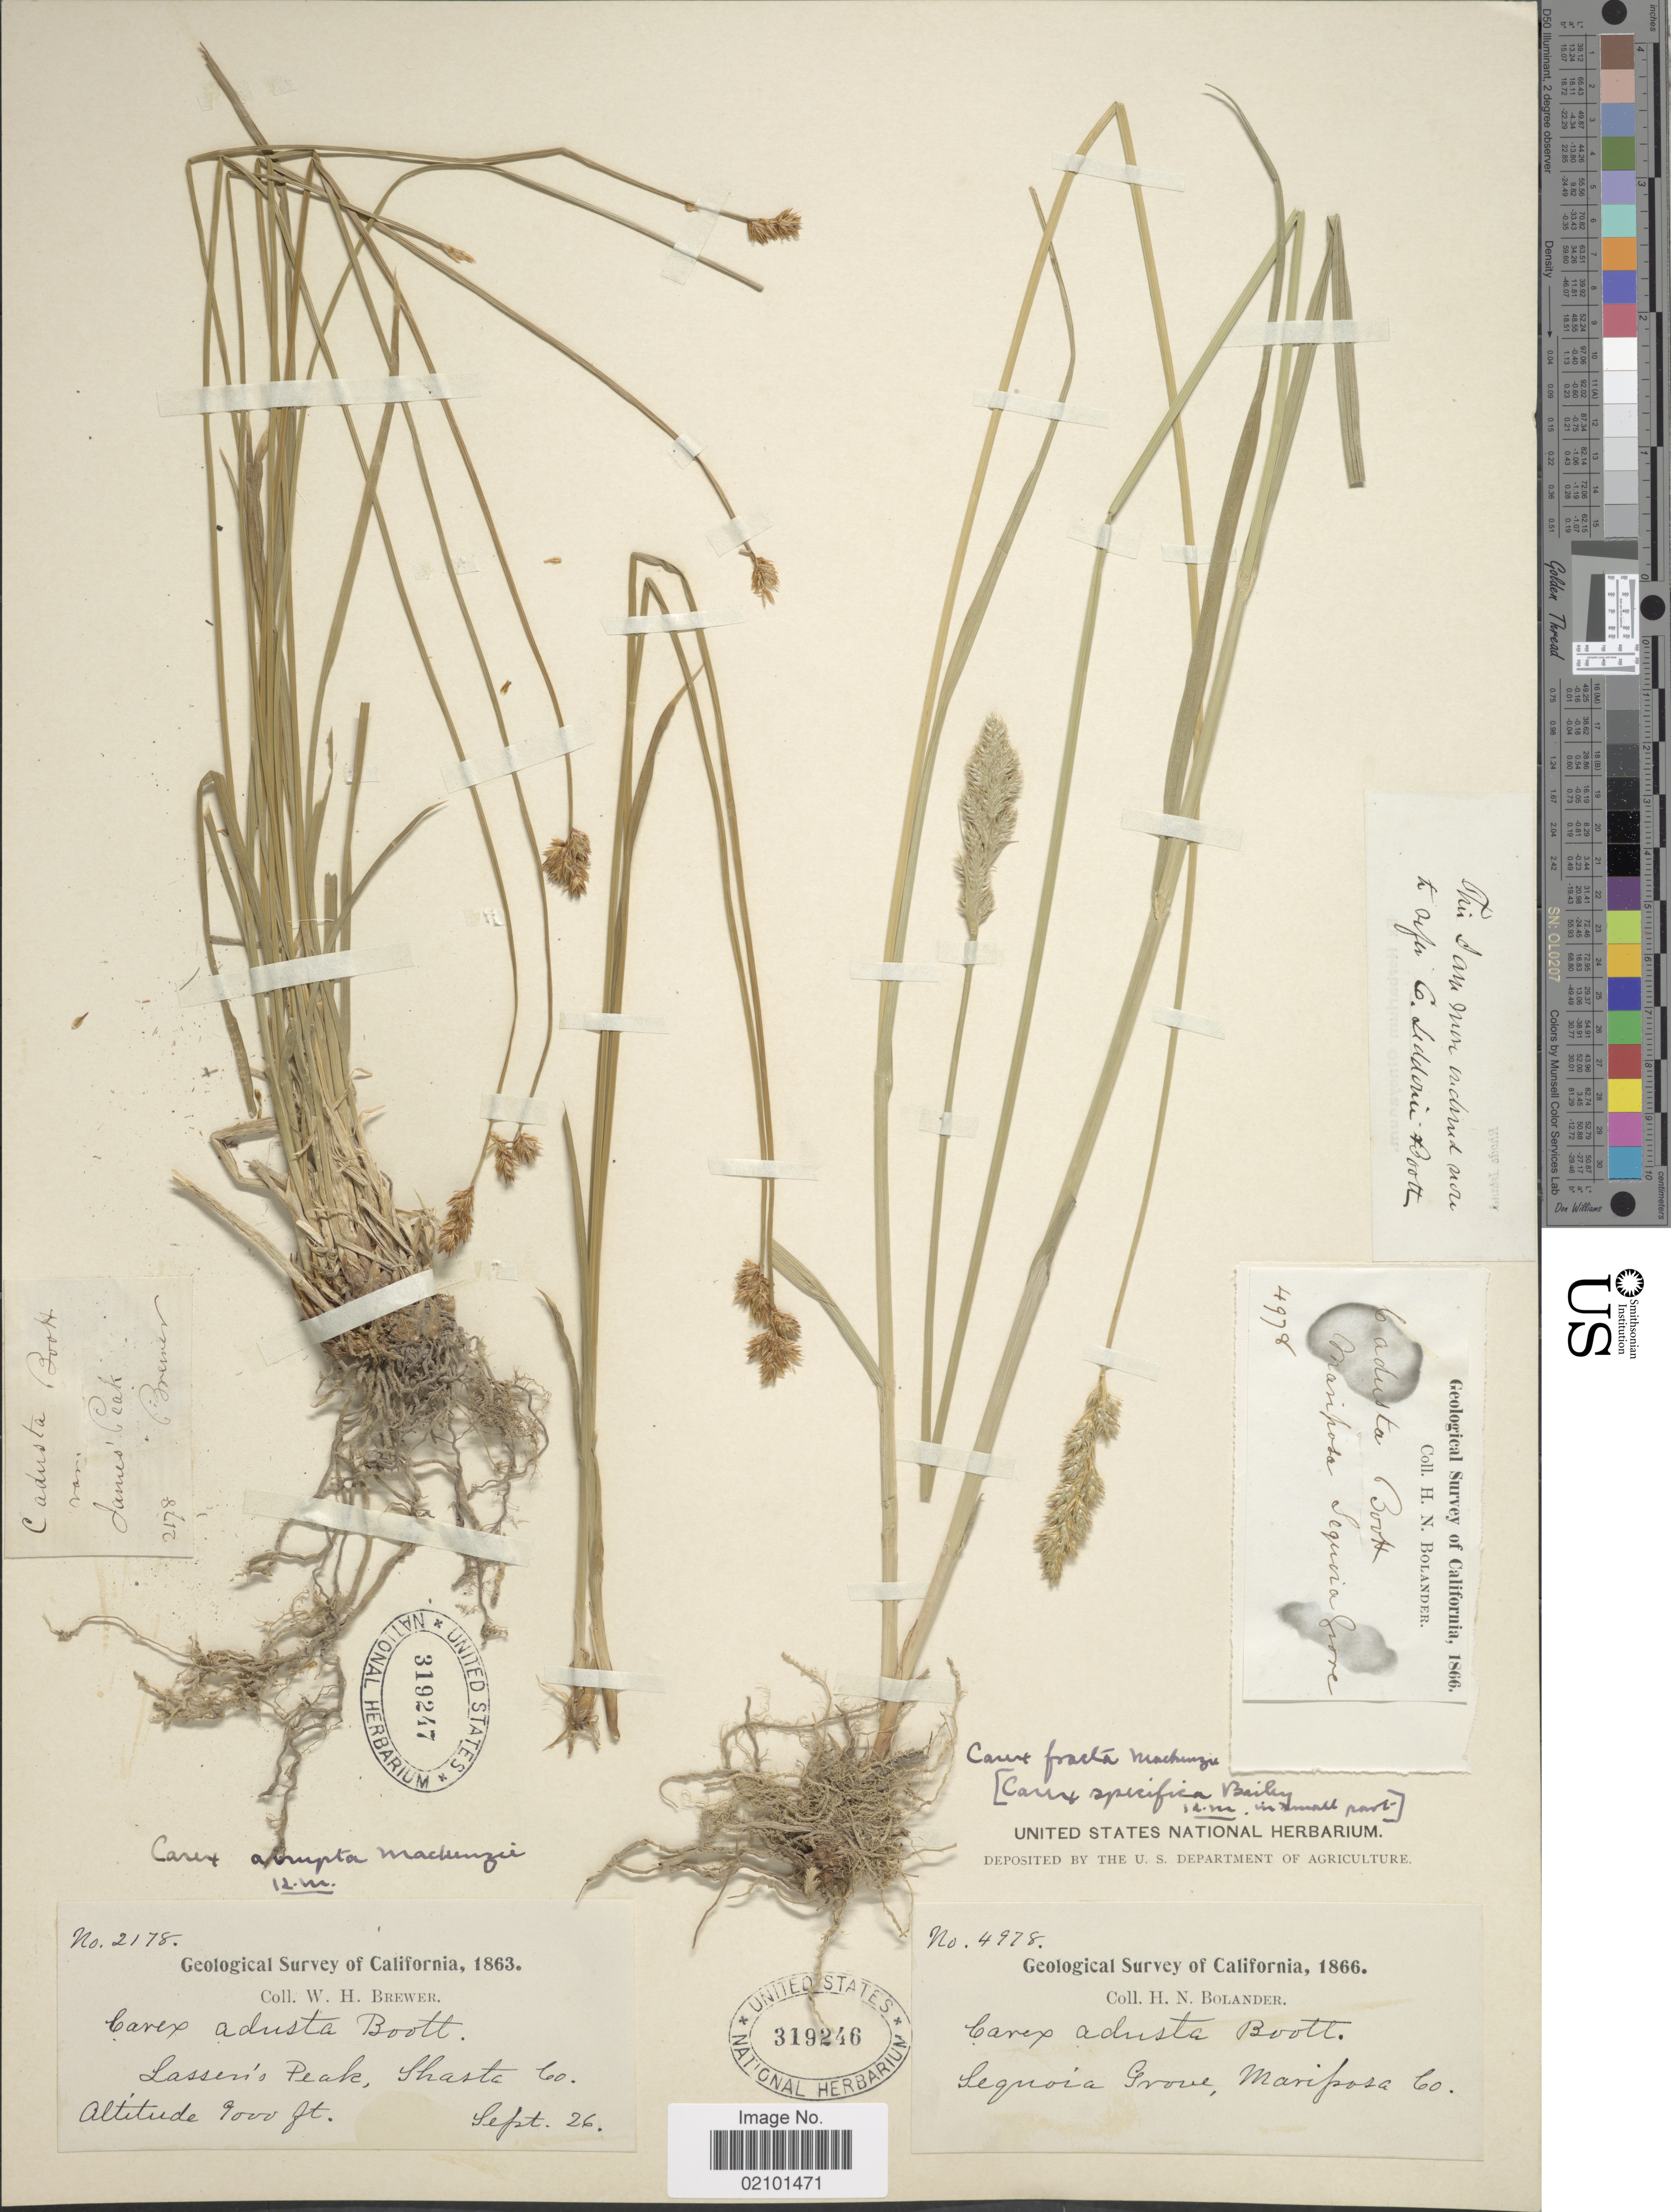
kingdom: Plantae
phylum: Tracheophyta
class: Liliopsida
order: Poales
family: Cyperaceae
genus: Carex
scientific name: Carex abrupta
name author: Mack.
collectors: H. Bolander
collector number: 4978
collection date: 1866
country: United States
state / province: California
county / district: Mariposa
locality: Sequoia Grove, Mariposa Co.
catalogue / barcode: US 319246